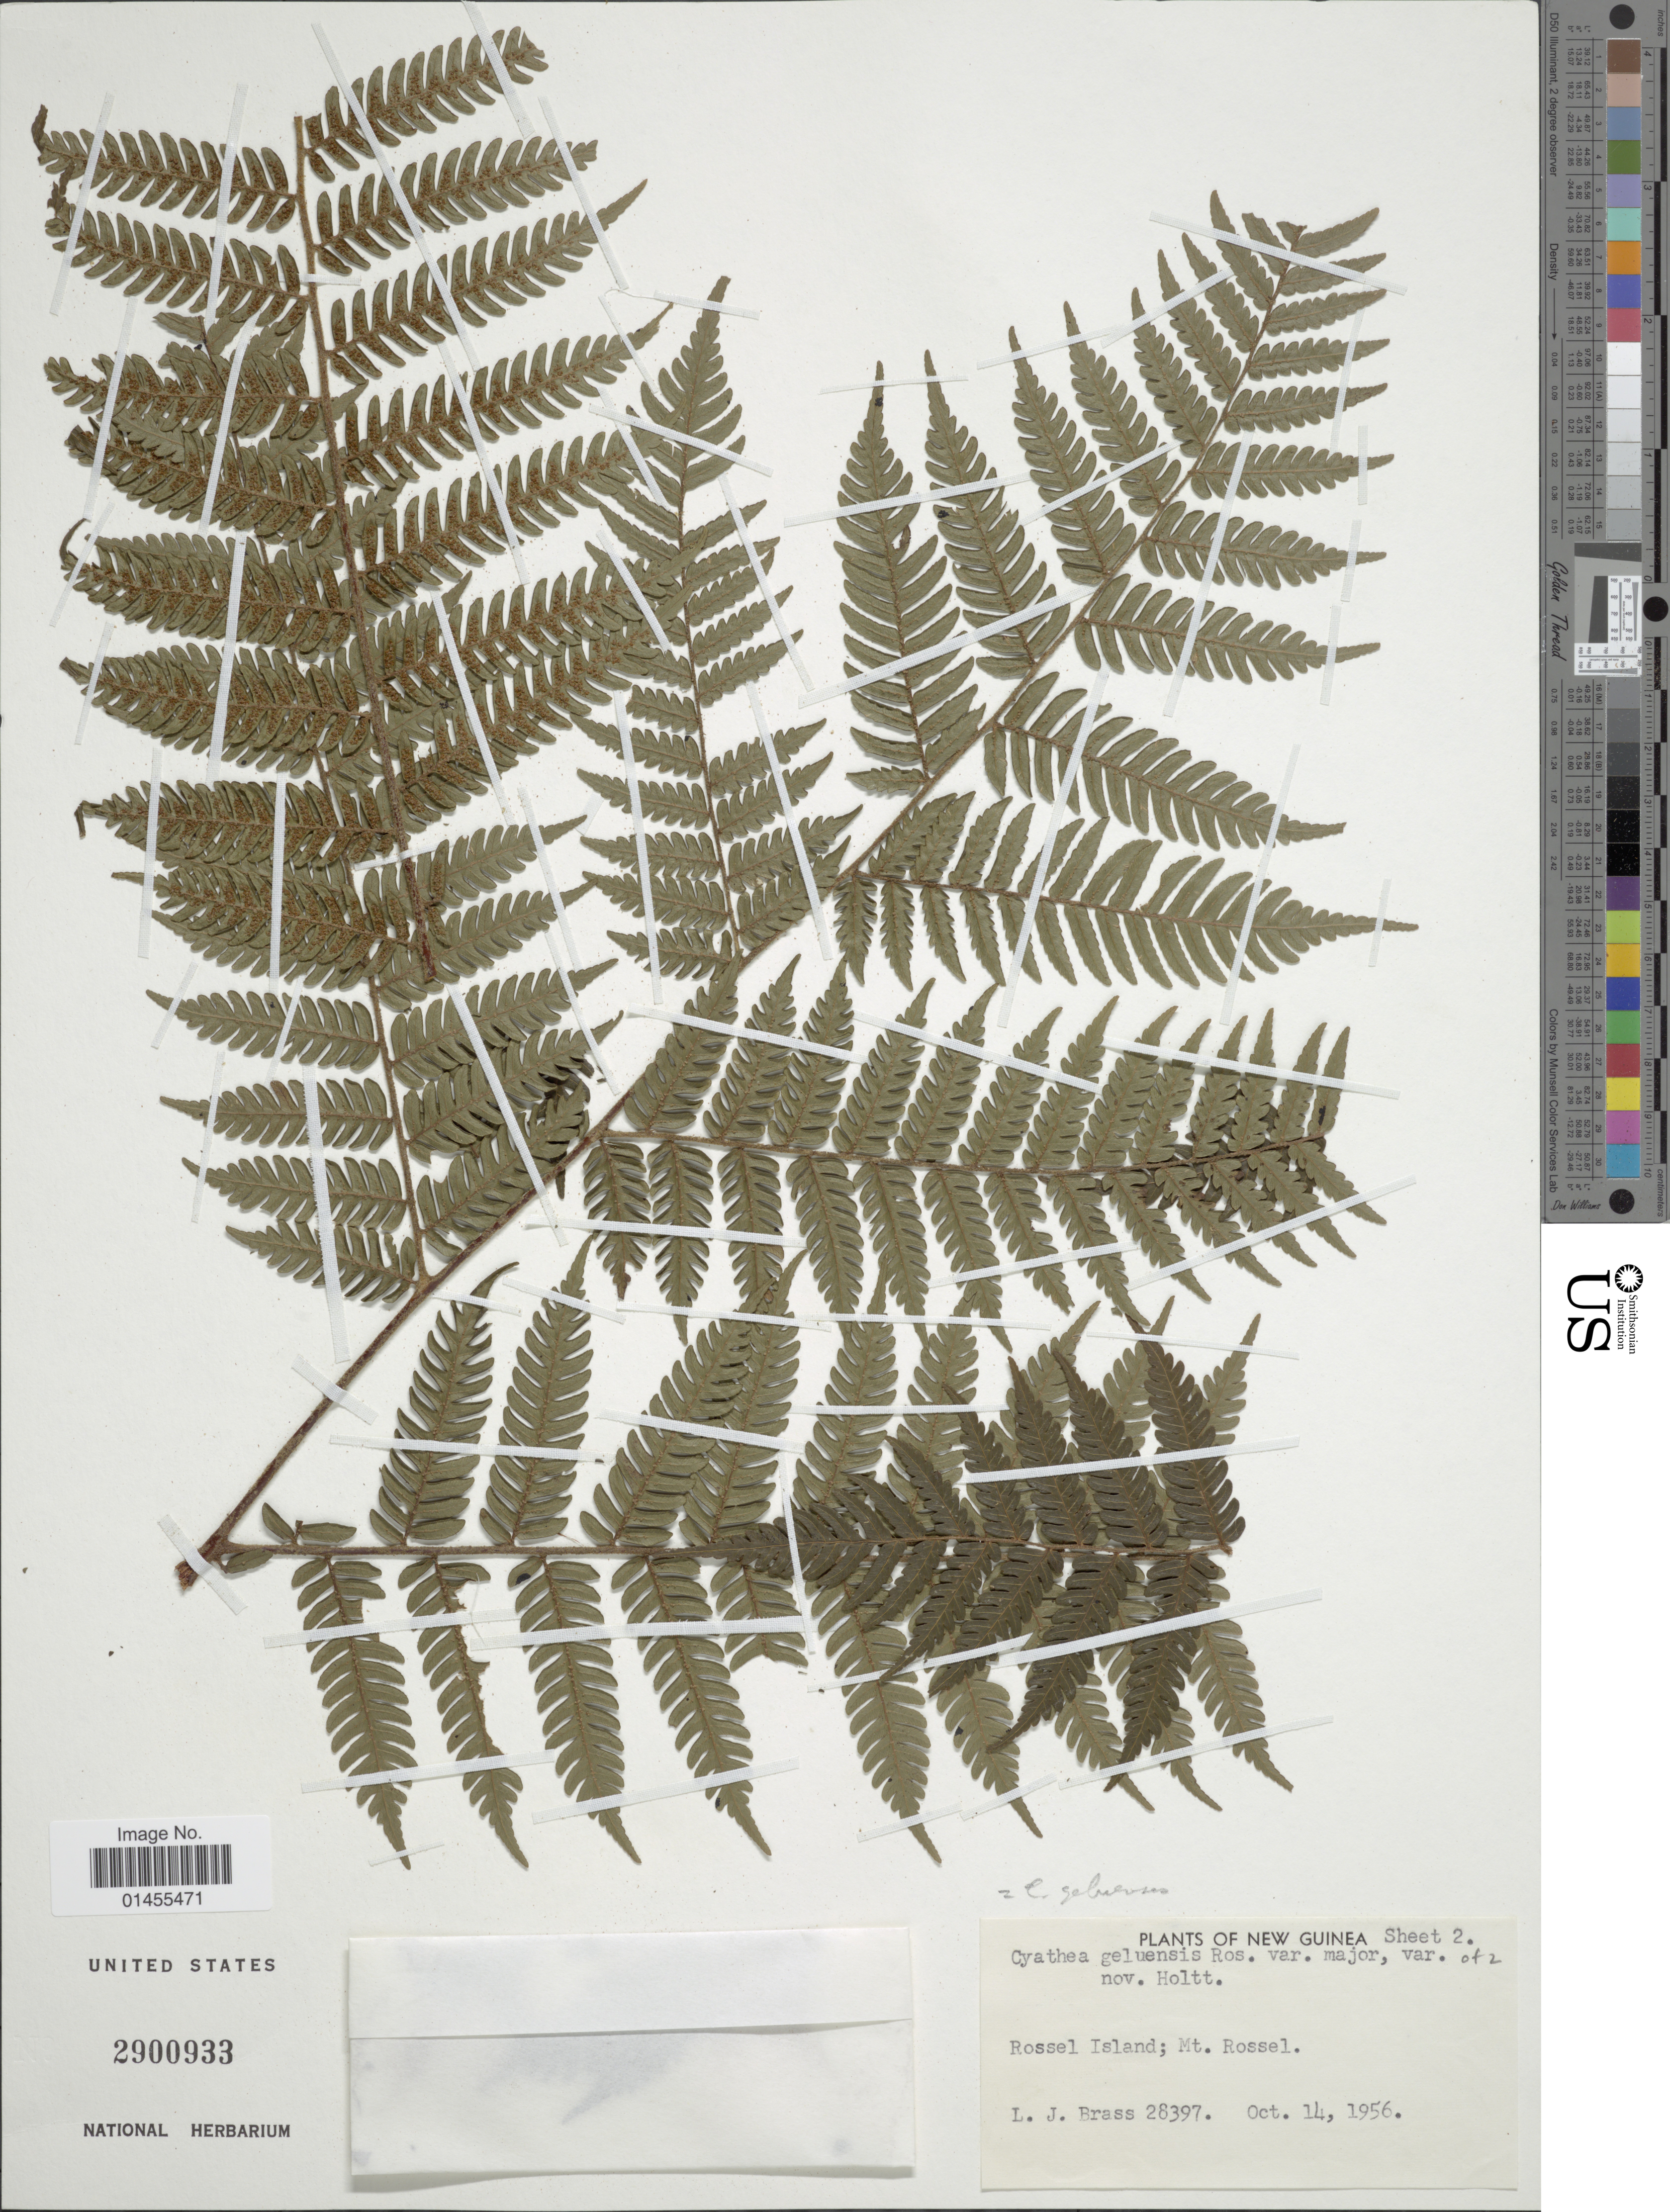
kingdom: Plantae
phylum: Tracheophyta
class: Polypodiopsida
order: Cyatheales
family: Cyatheaceae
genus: Alsophila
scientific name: Alsophila geluensis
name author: (Rosenst.) R.M. Tryon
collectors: L. J. Brass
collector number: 28397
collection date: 1956-10-14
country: Papua New Guinea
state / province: Milne Bay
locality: New Guinea, Rossel Isl.; Mt. Rossel.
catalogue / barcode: US 2900933